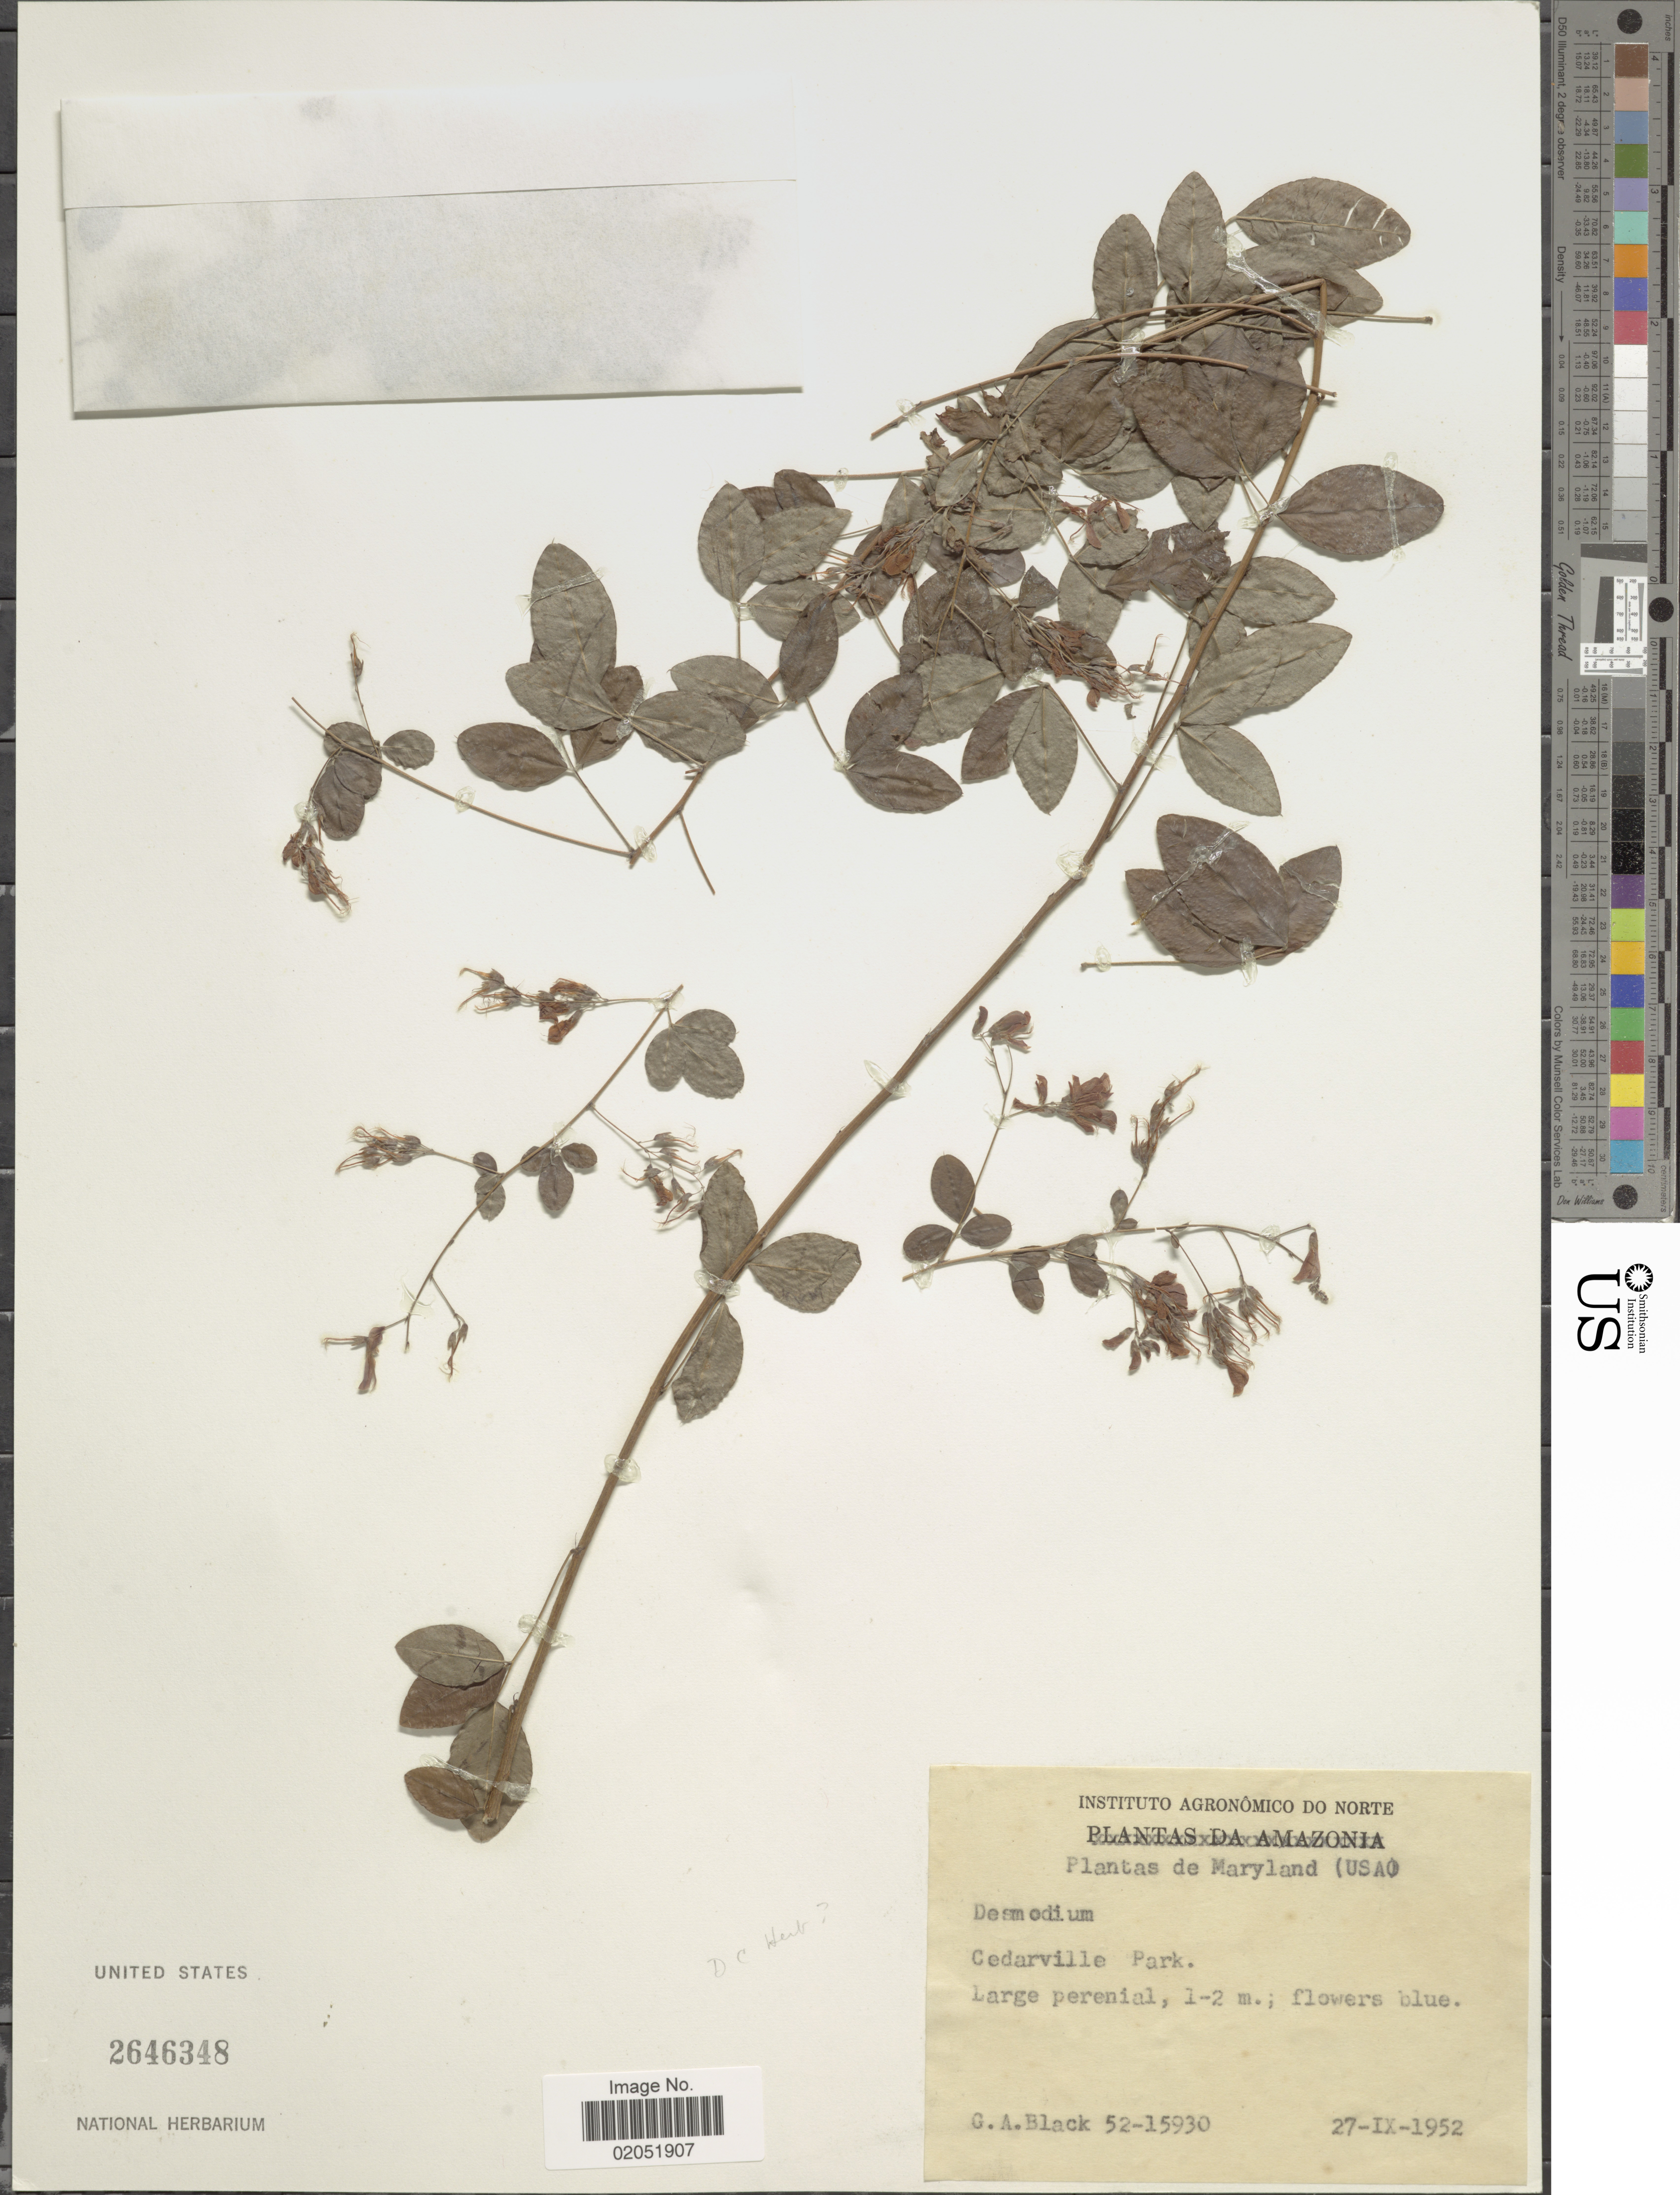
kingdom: Plantae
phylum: Tracheophyta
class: Magnoliopsida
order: Fabales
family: Fabaceae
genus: Desmodium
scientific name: Desmodium sp.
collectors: C. Black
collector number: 5215930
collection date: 1952-09-27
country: United States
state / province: Maryland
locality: Maryland, Cedarville Park, Large perenial.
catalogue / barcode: US 2646348